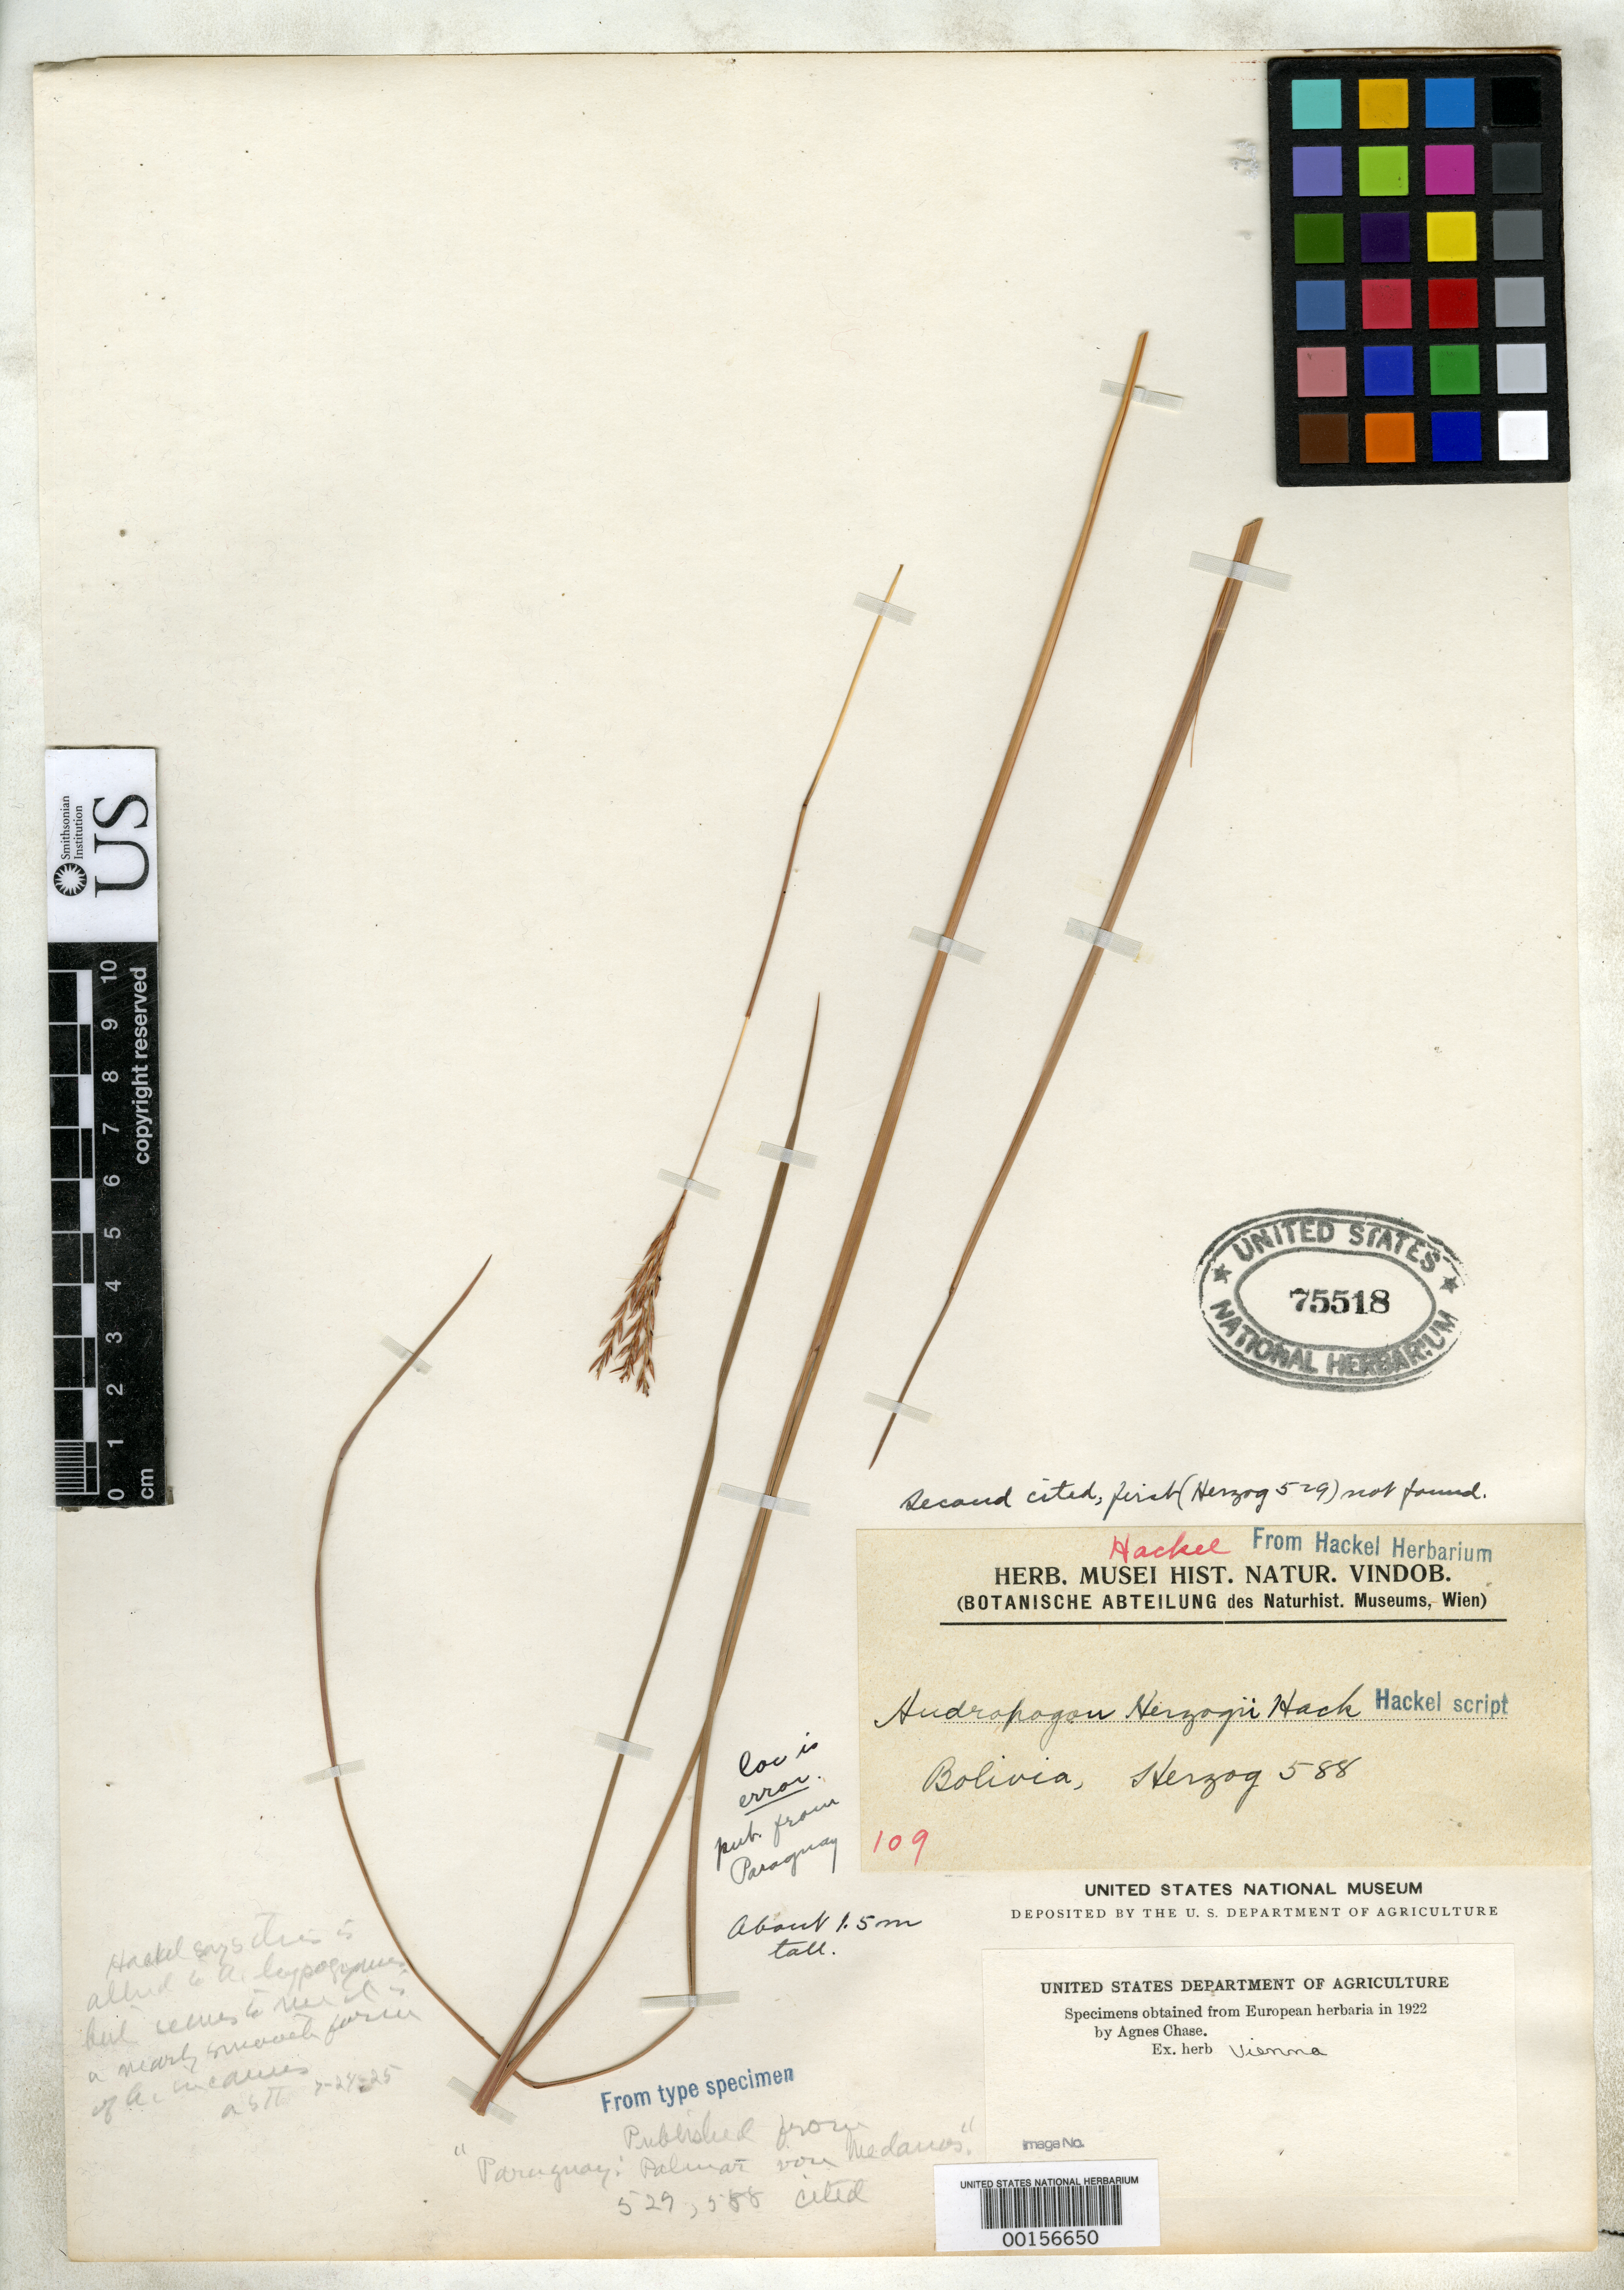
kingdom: Plantae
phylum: Tracheophyta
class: Liliopsida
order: Poales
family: Poaceae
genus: Andropogon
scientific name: Andropogon herzogii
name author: Hack. in Herzog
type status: Type Fragment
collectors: T. K. J. Herzog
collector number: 588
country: Paraguay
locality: Palmar von Medanos.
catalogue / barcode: US 75518